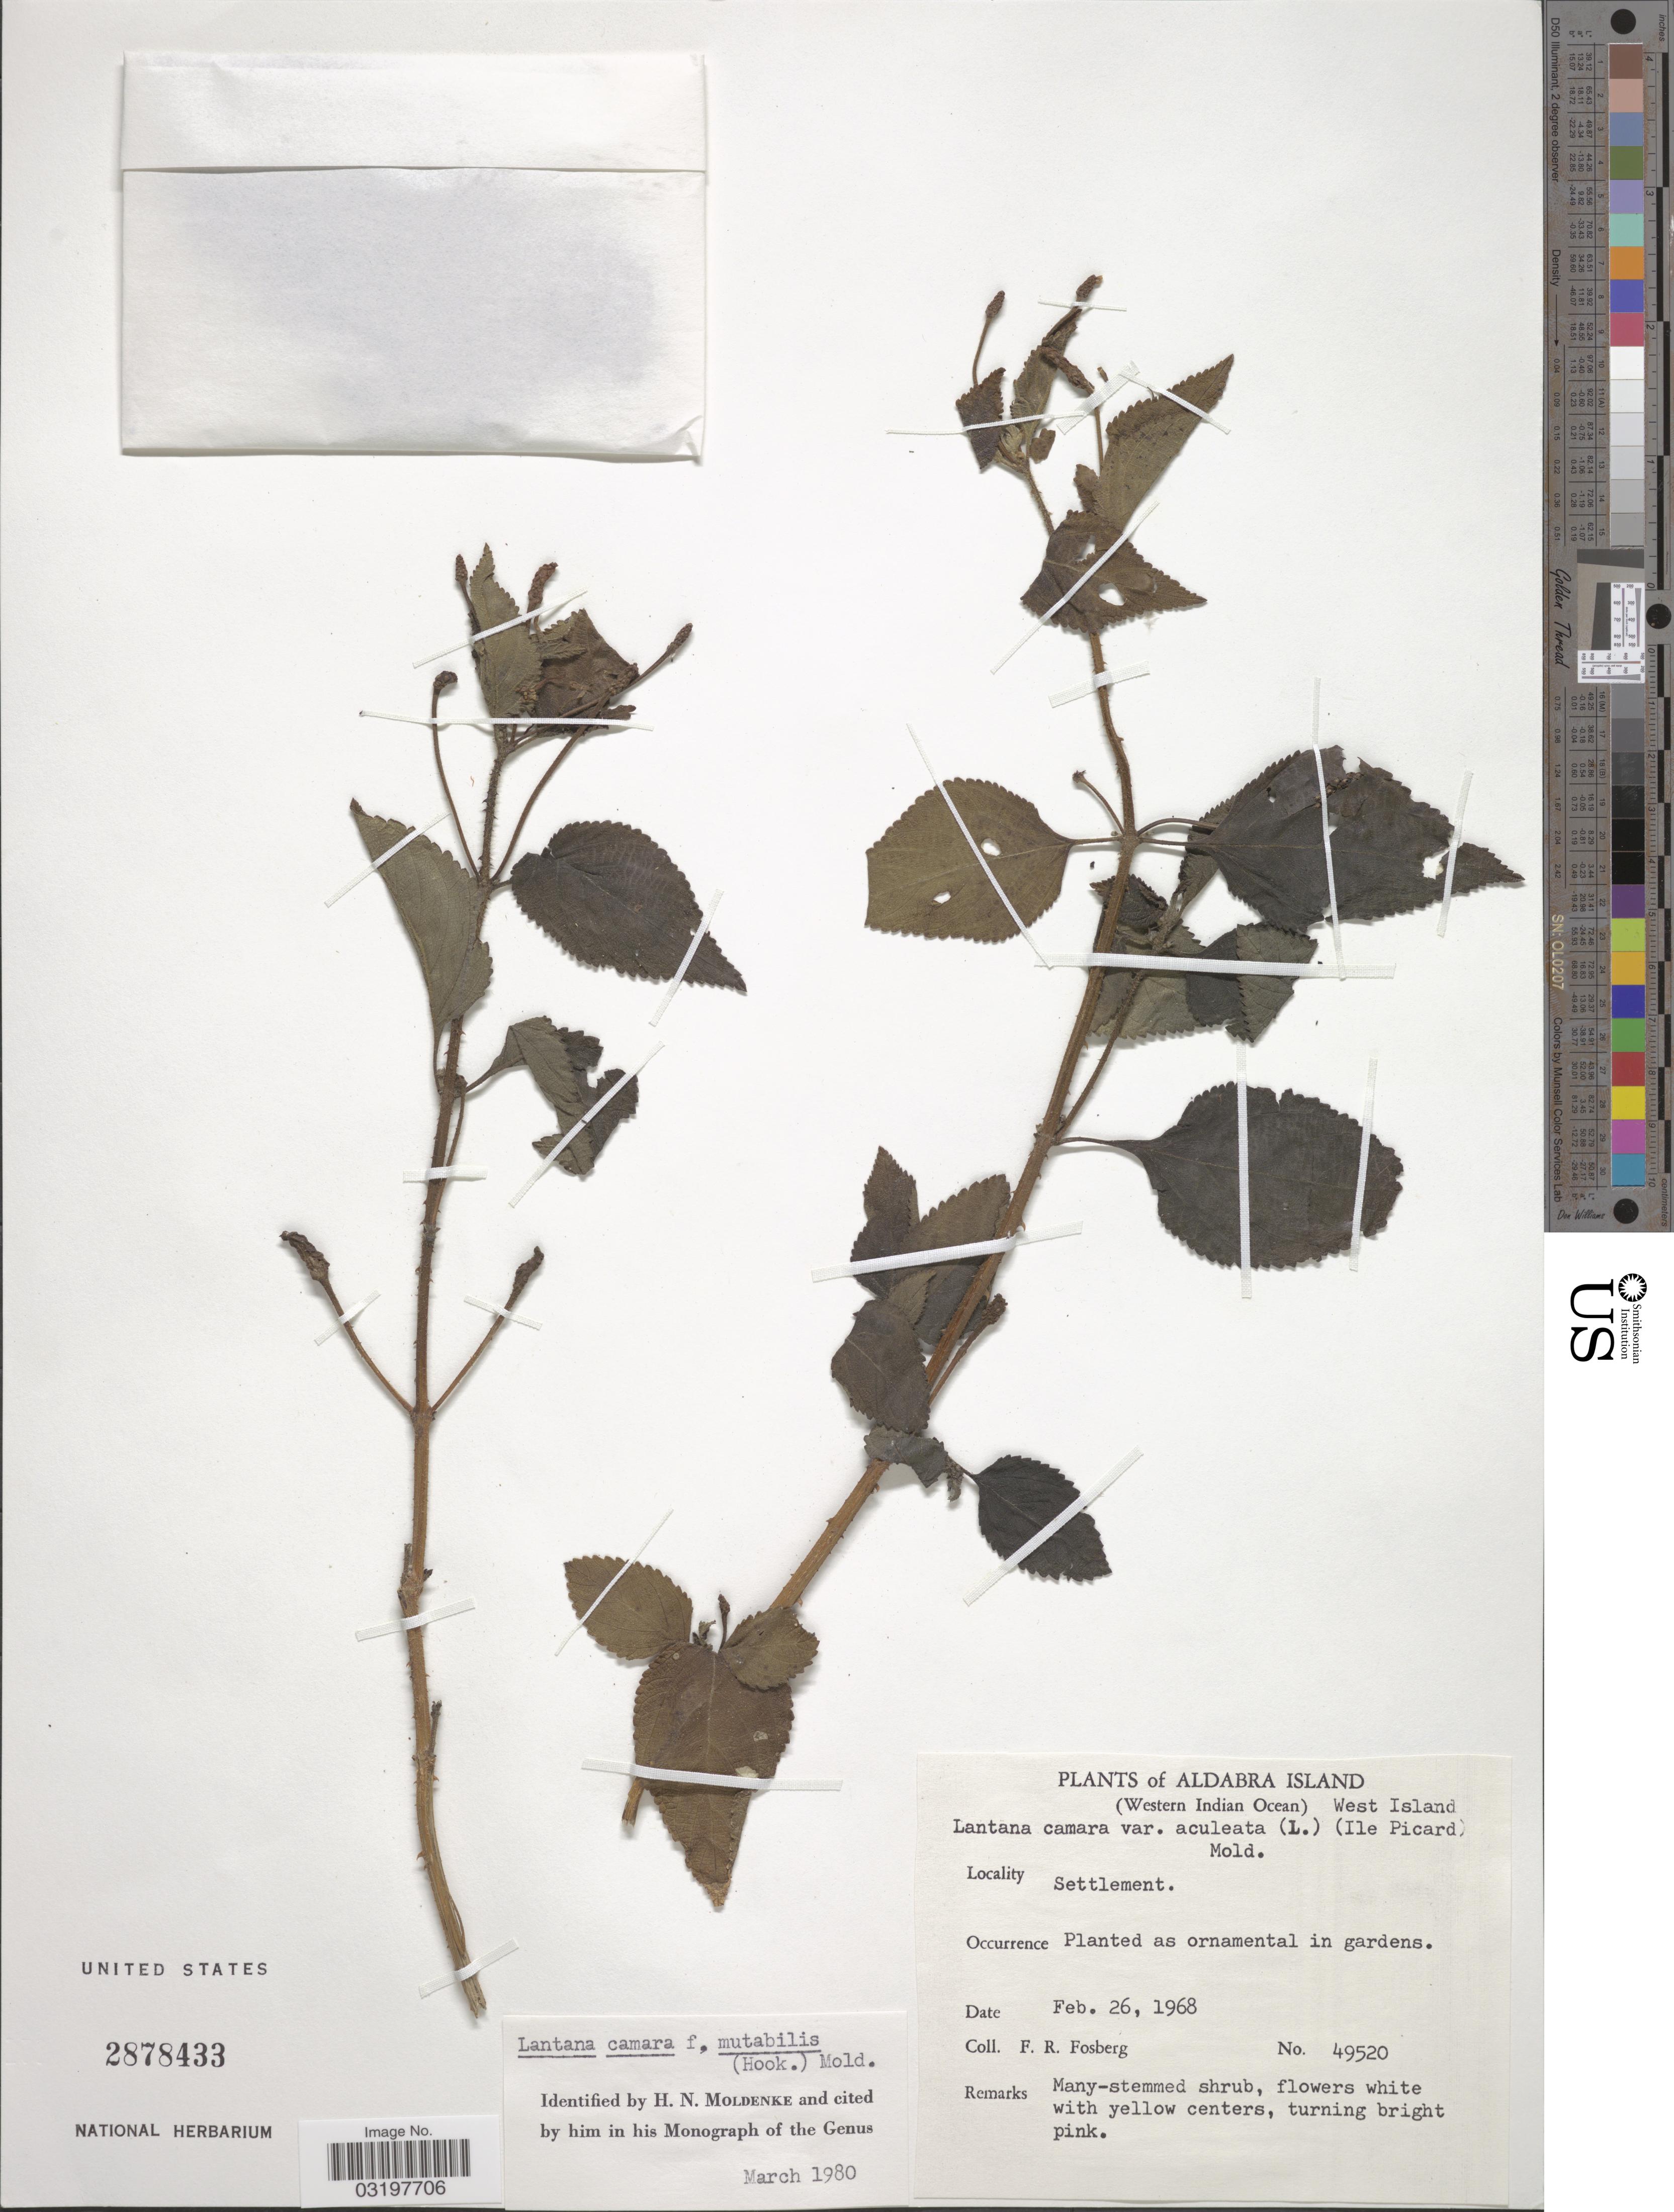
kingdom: Plantae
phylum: Tracheophyta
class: Magnoliopsida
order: Lamiales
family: Verbenaceae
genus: Lantana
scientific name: Lantana camara f. mutabilis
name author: (Hook.) Moldenke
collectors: F. R. Fosberg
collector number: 49520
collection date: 1968-02-26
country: Seychelles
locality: Aldabra Island, (Western Indian Ocean), West Island (Ile Picard), Settlement.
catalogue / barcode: US 2878433